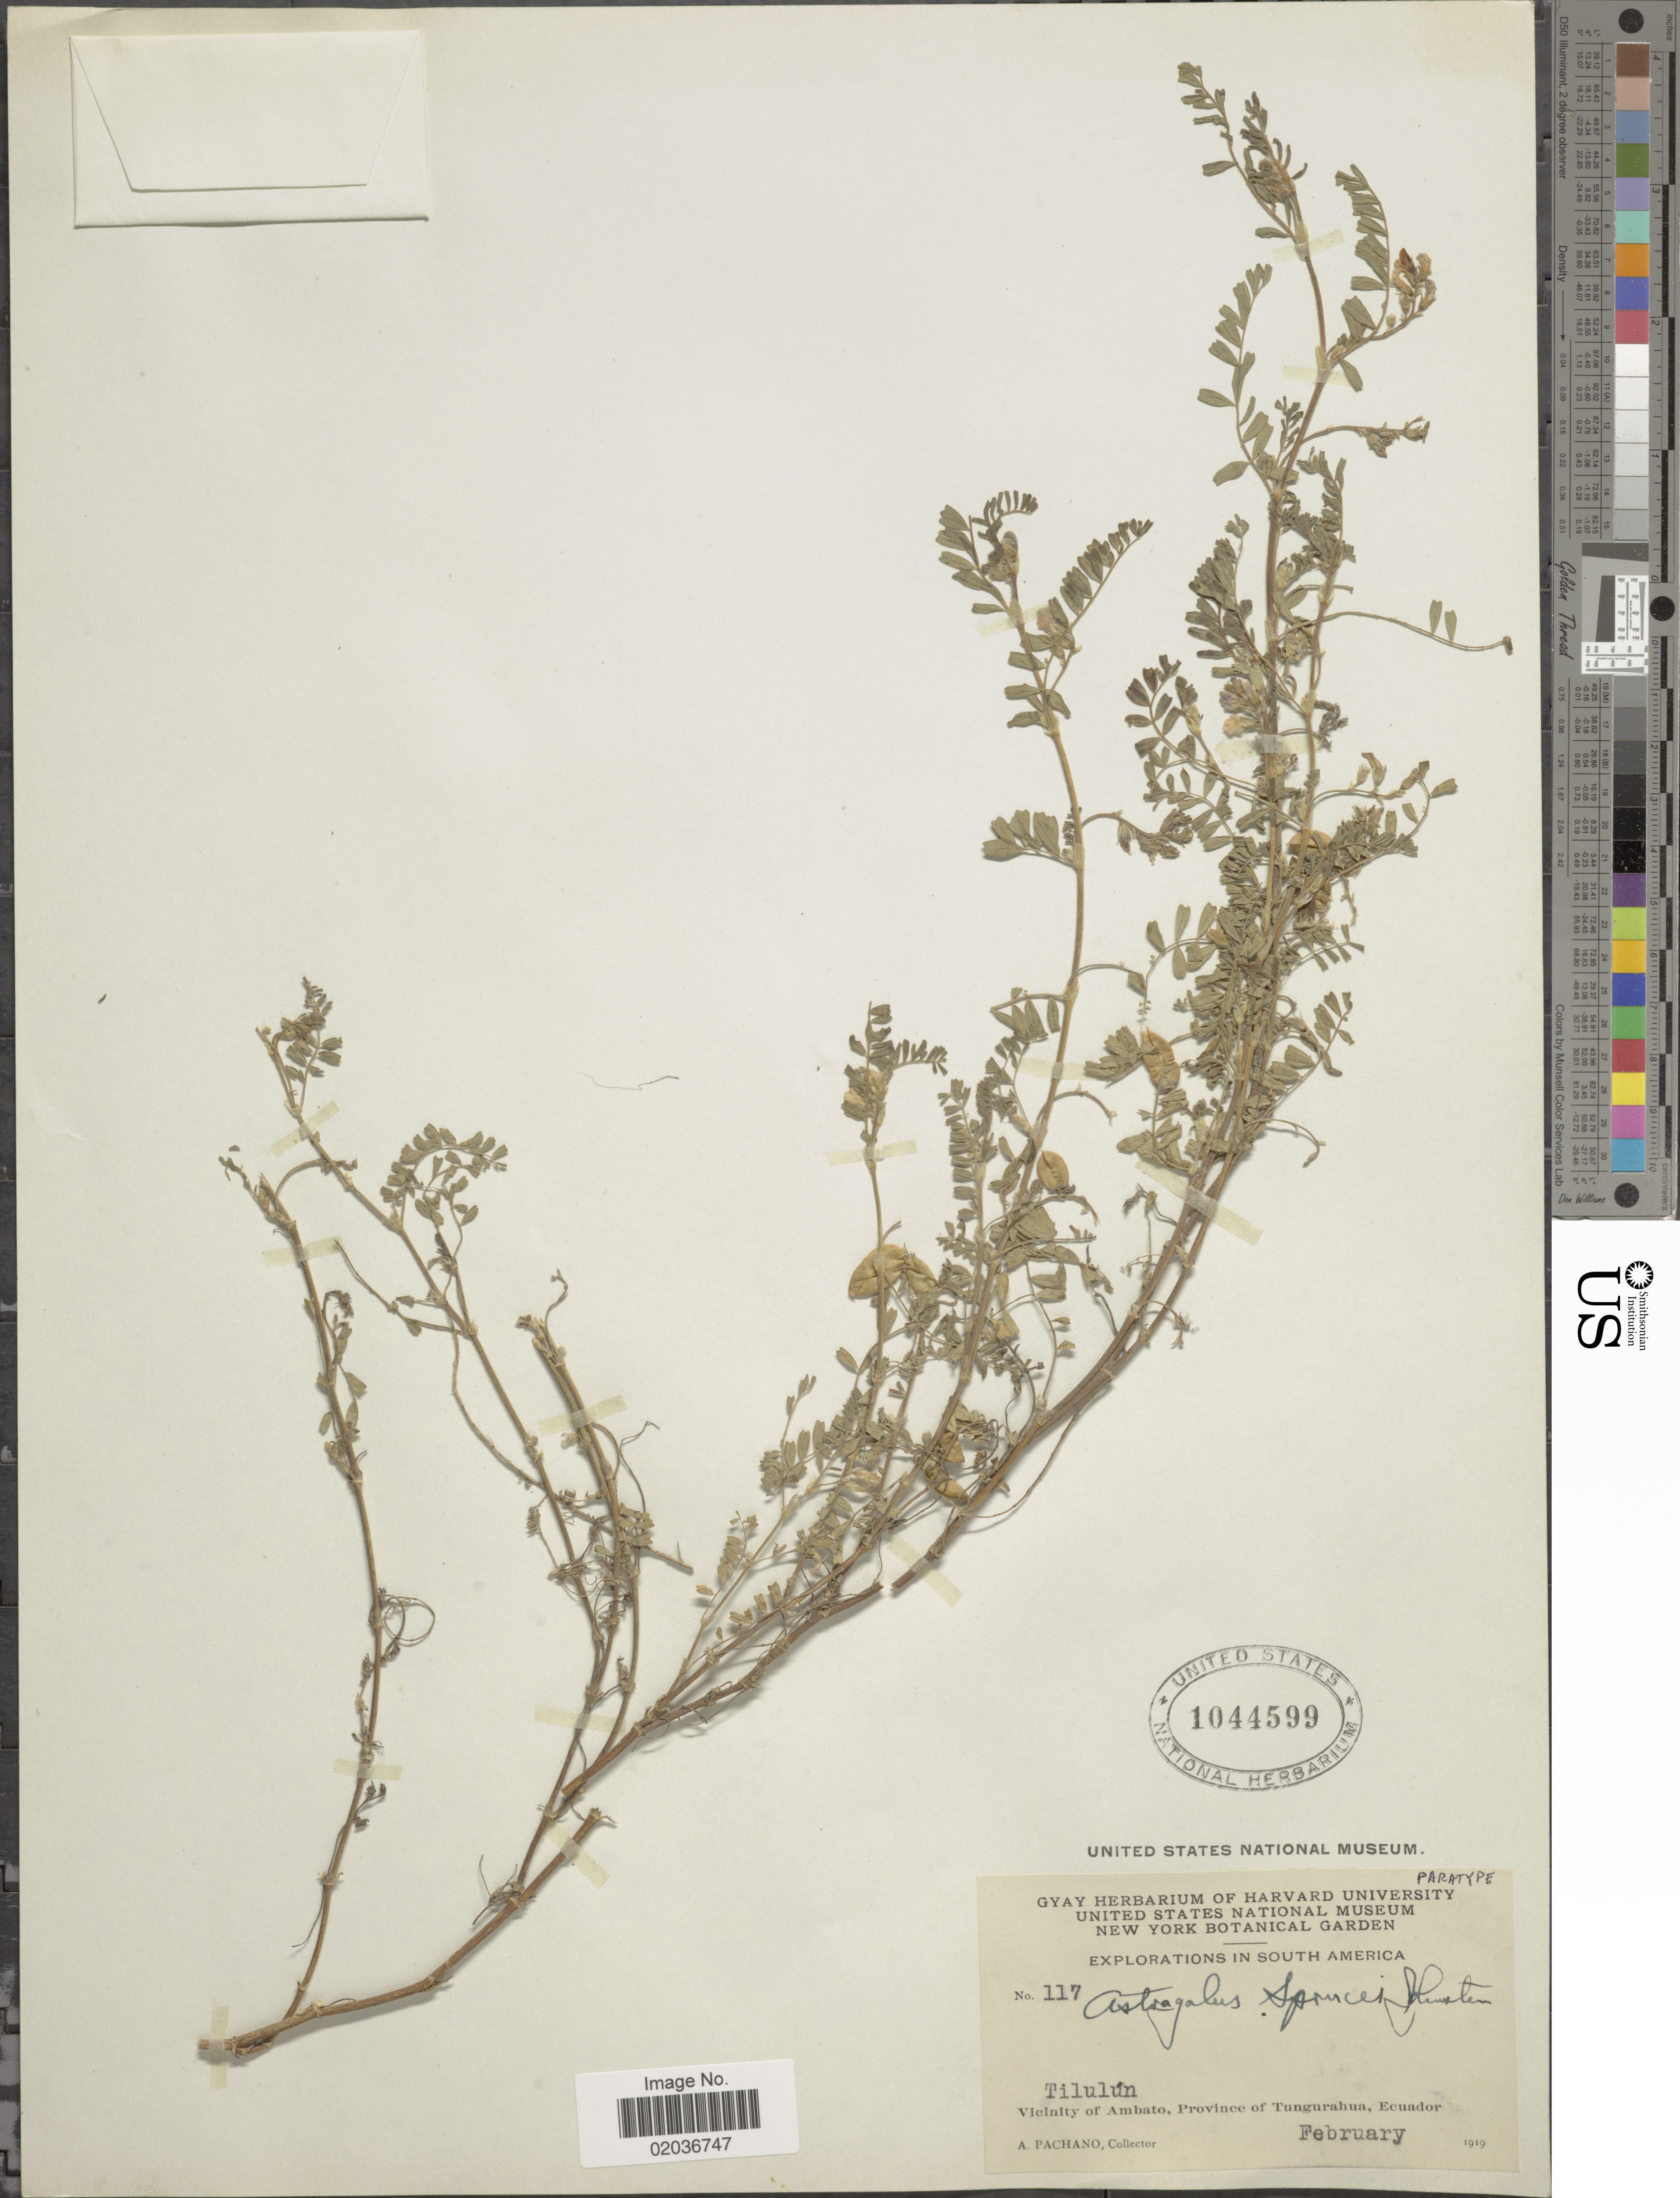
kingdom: Plantae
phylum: Tracheophyta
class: Magnoliopsida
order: Fabales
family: Fabaceae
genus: Astragalus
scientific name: Astragalus sprucei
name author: I.M. Johnst.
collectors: A. Pachano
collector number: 117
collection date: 1919-02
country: Ecuador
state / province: Tungurahua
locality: Tilulún, Vicinity of Ambato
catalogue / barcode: US 1044599